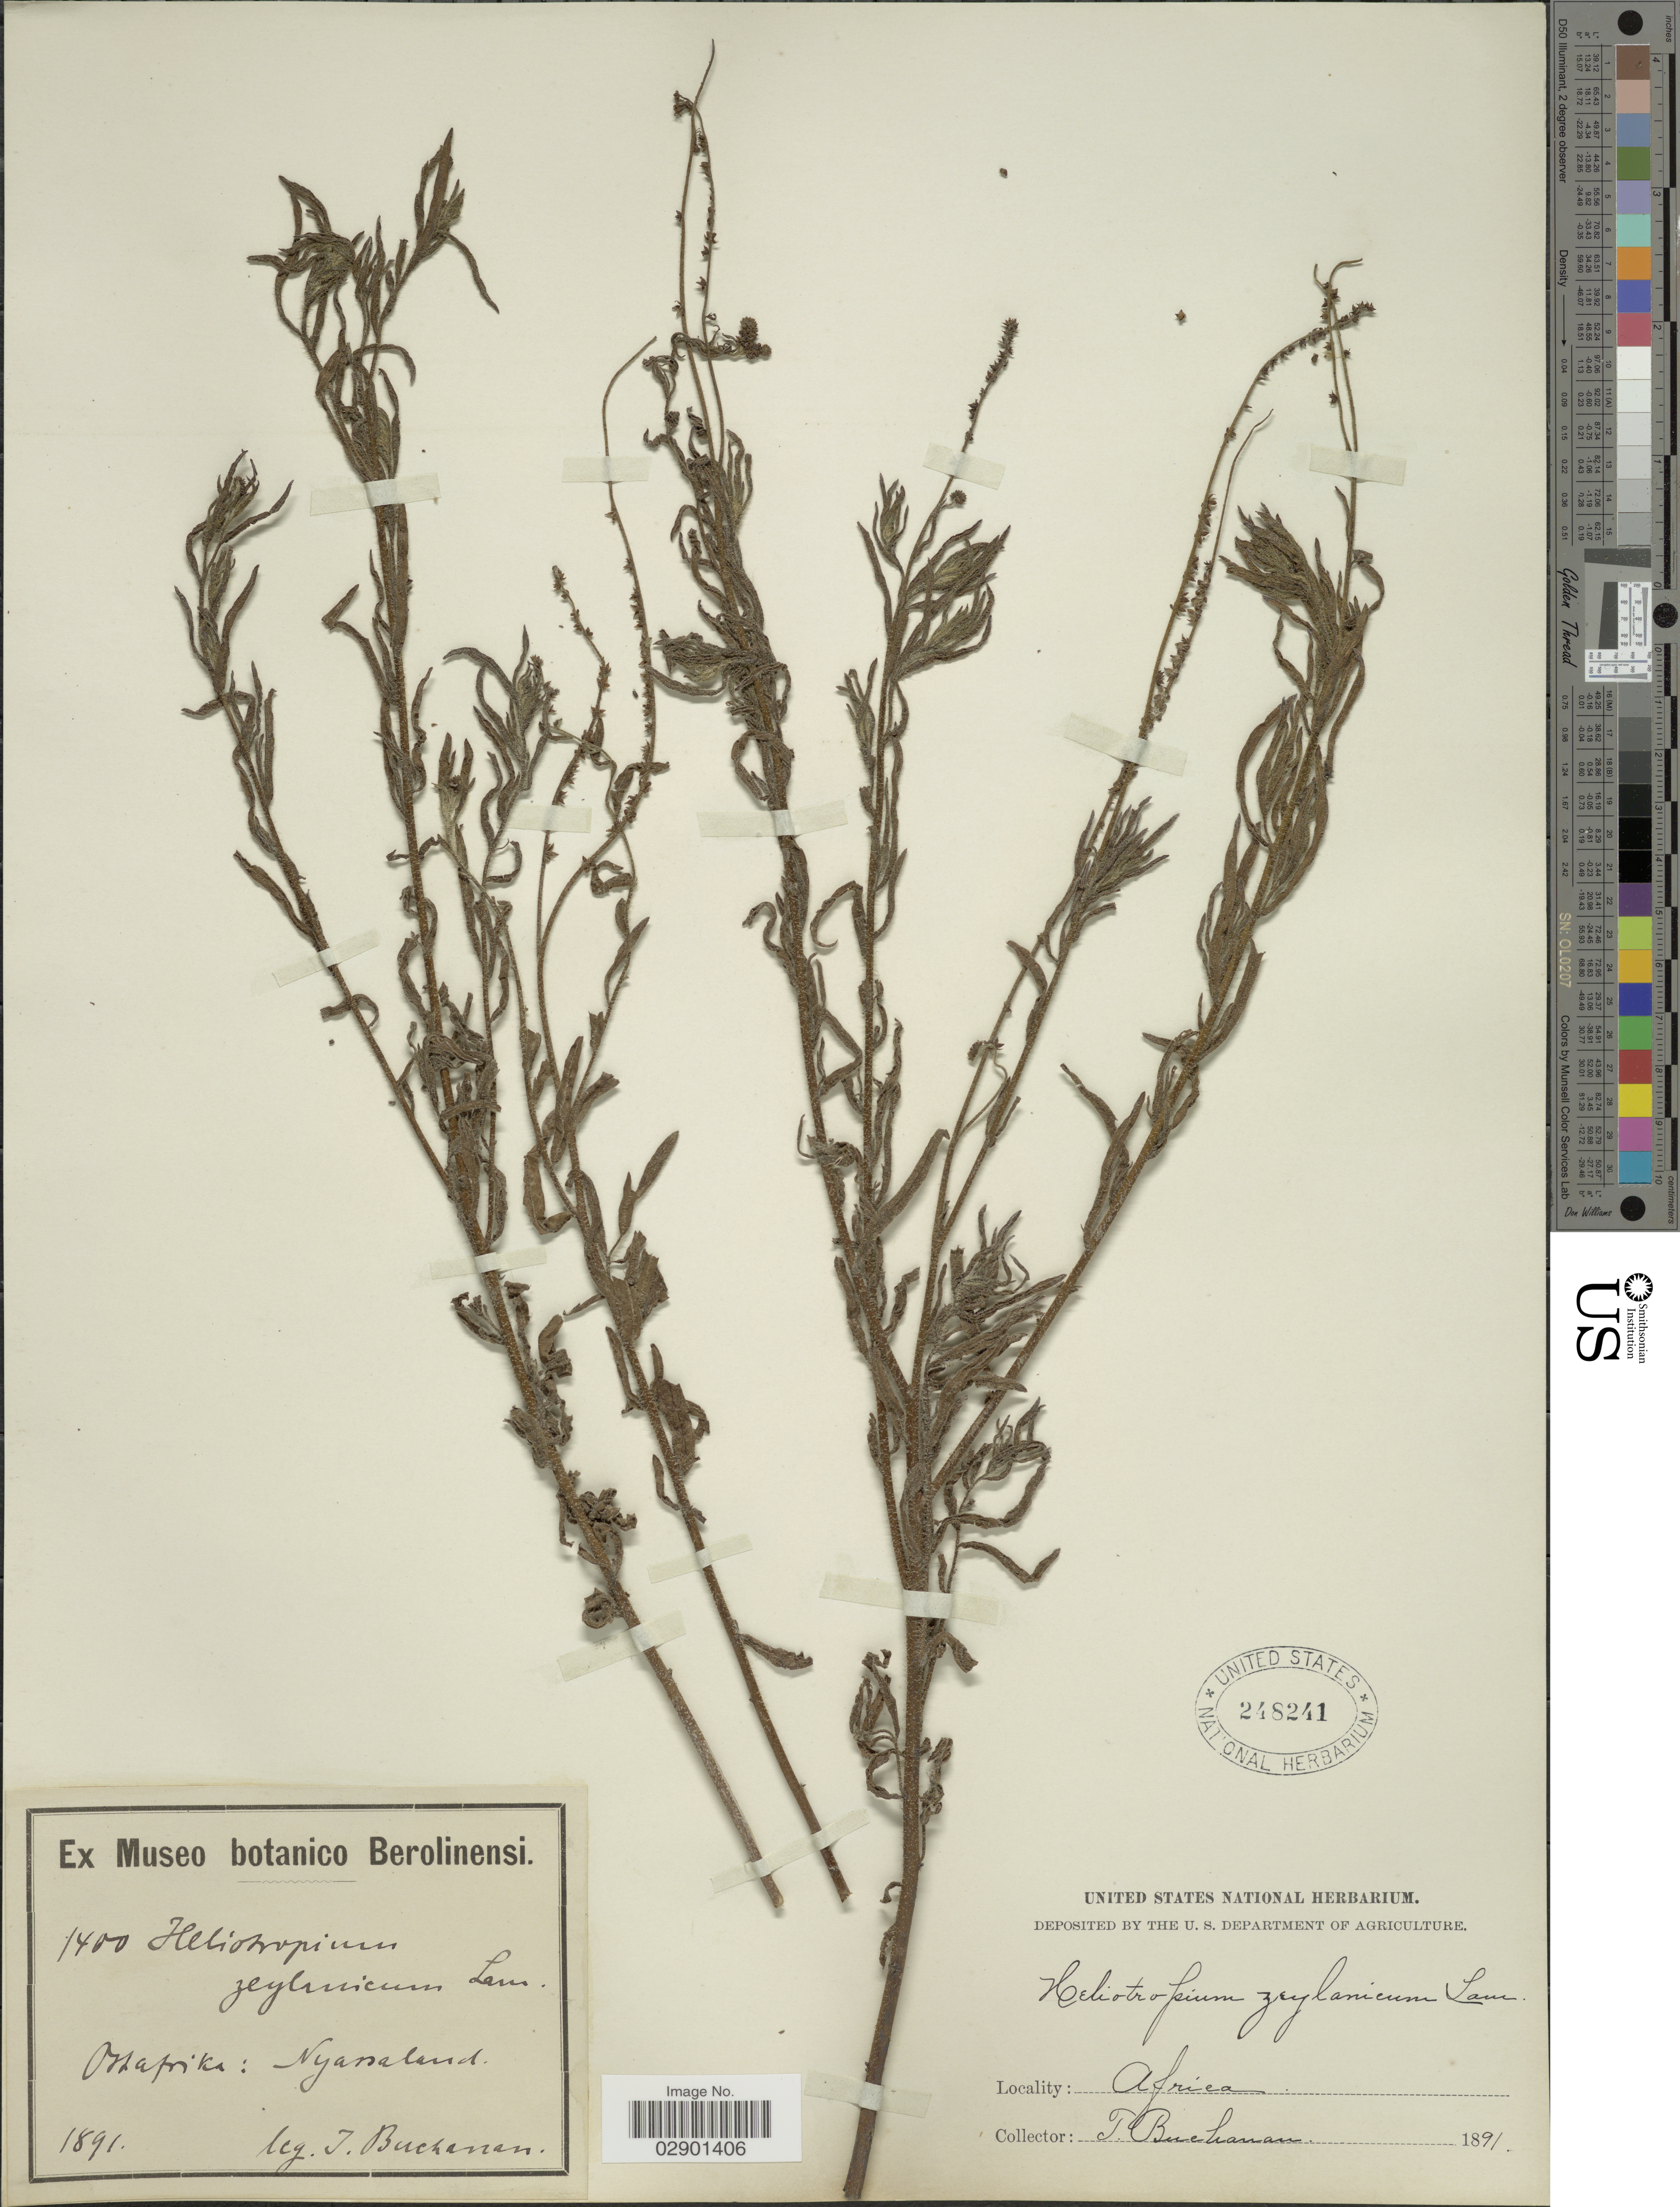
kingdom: Plantae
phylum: Tracheophyta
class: Magnoliopsida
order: Boraginales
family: Heliotropiaceae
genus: Heliotropium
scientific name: Heliotropium zeylanicum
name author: Lam.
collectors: J. Buchanan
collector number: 1400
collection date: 1891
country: Malawi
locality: Ostafrika: Nyassaland.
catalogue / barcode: US 248241